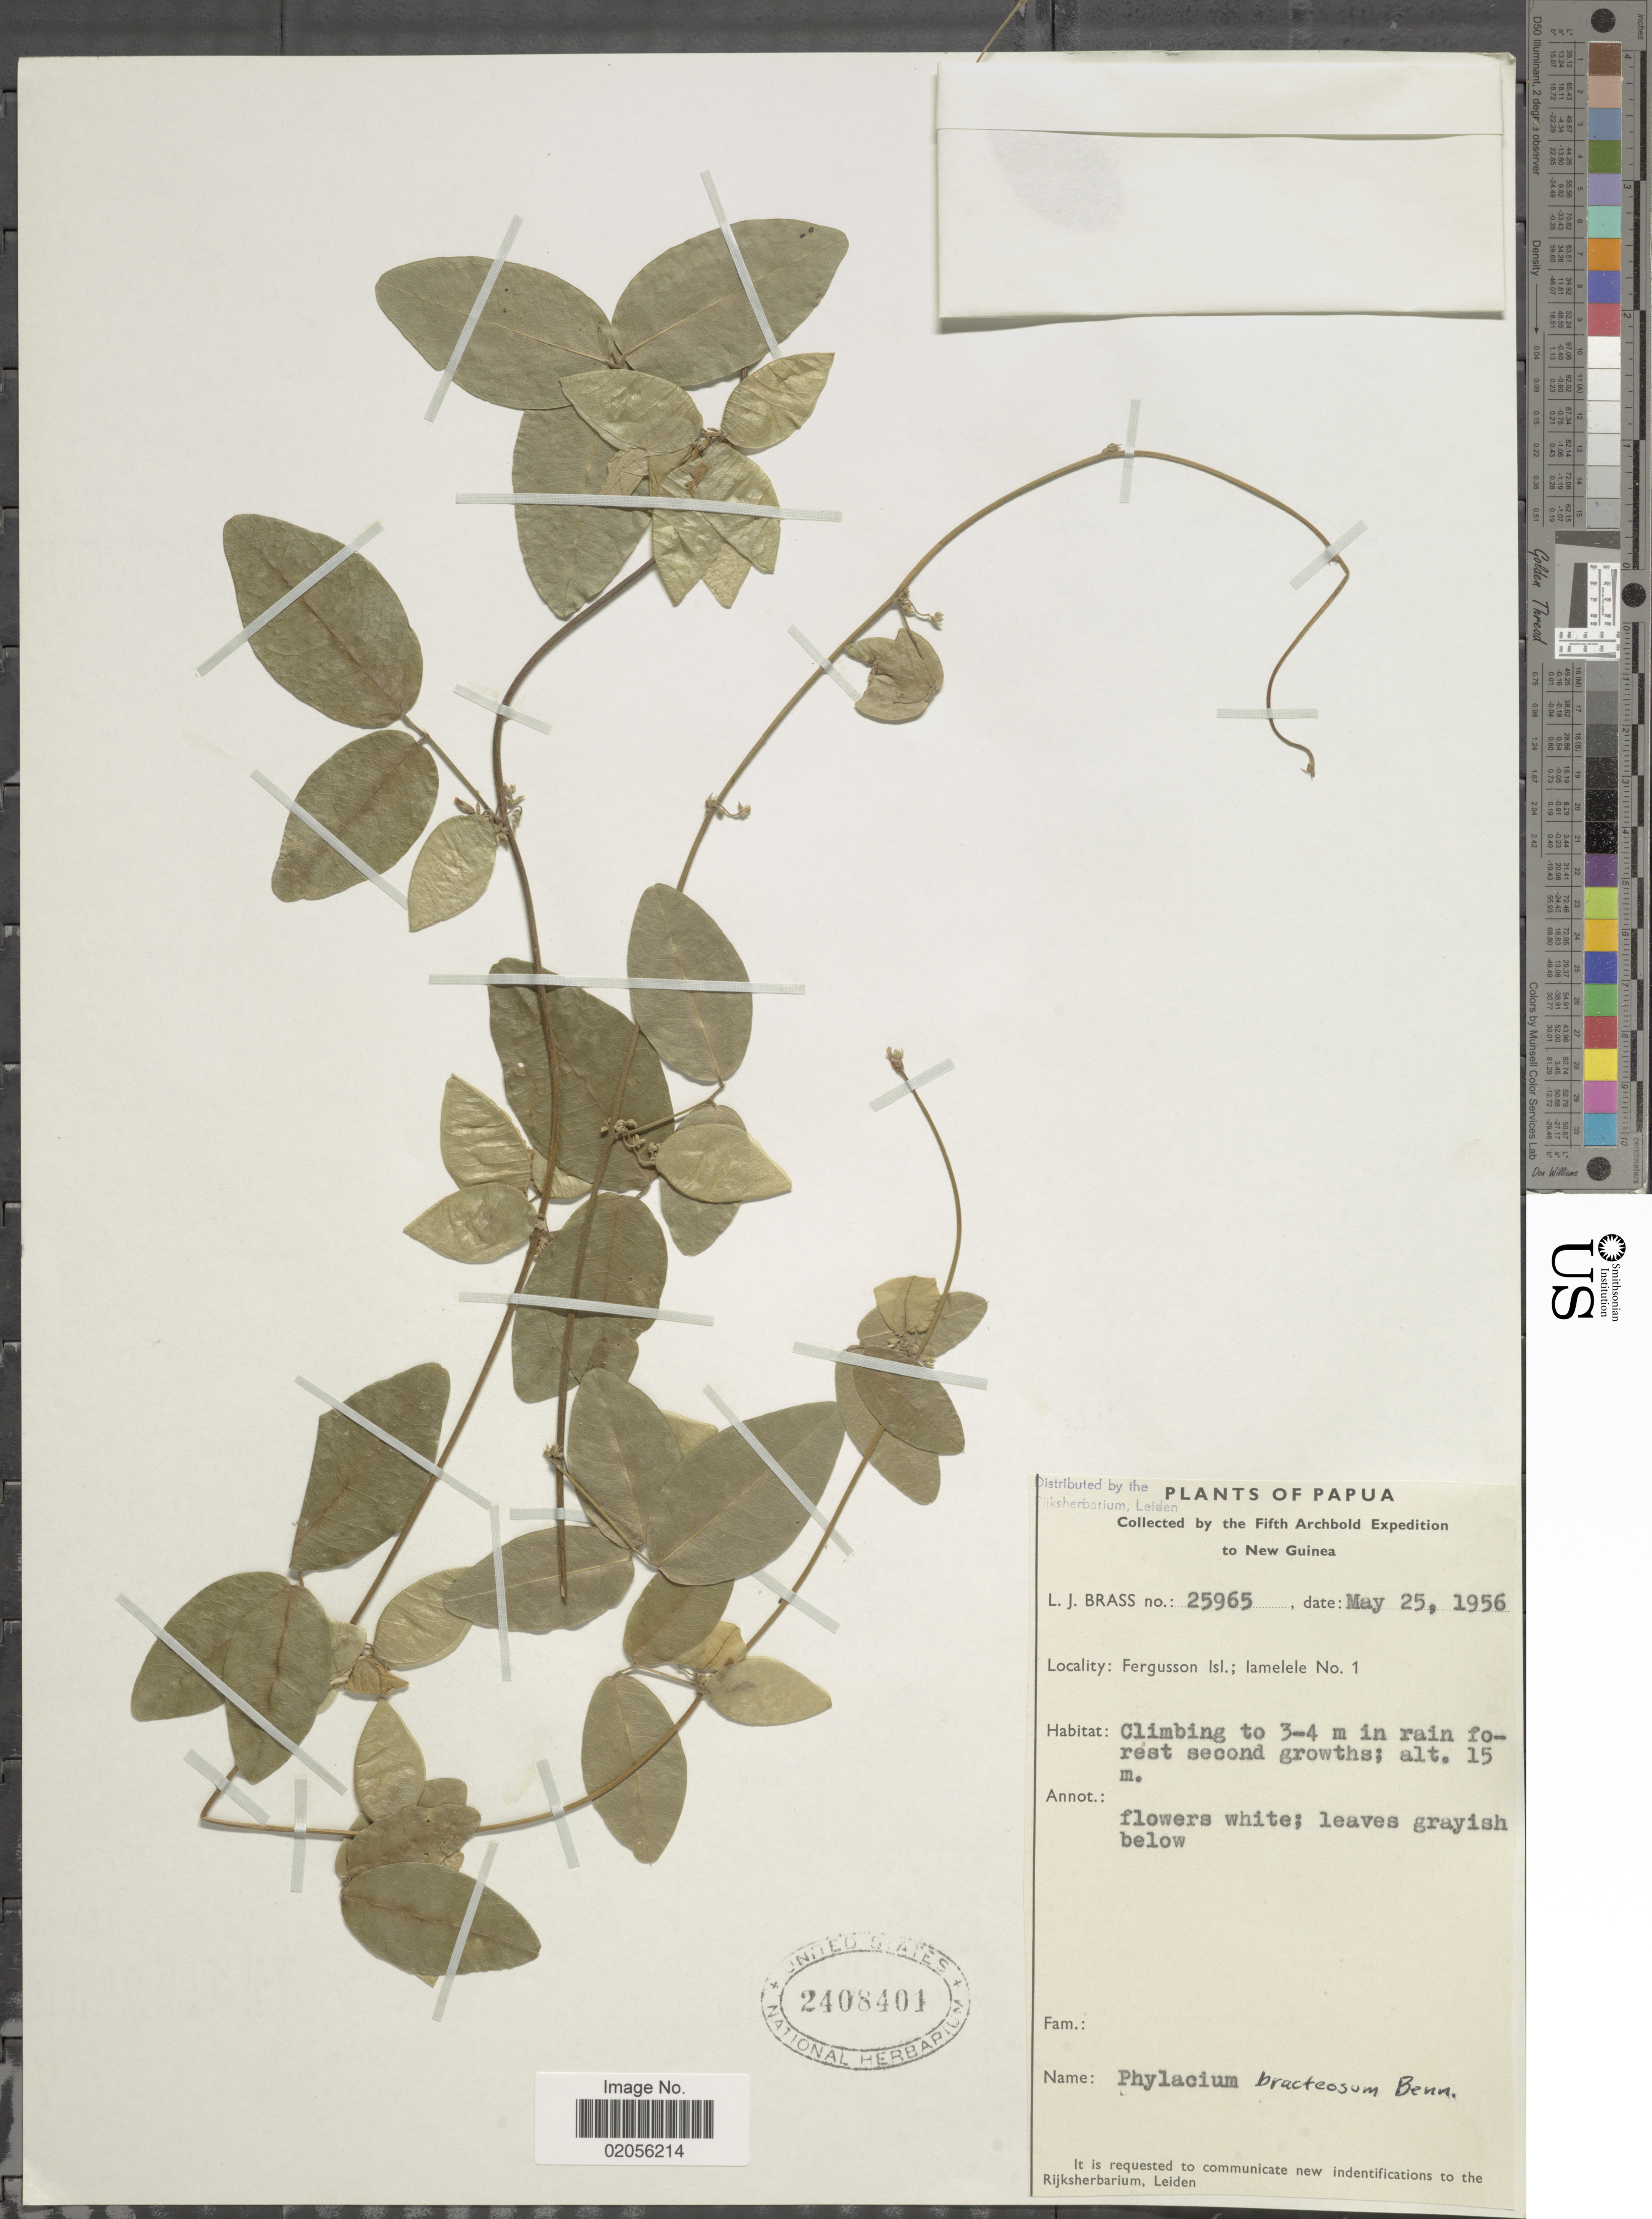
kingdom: Plantae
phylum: Tracheophyta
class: Magnoliopsida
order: Fabales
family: Fabaceae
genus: Phylacium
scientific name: Phylacium sp.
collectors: L. J. Brass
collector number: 25965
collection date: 1956-05-25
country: Papua New Guinea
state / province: Milne Bay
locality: Fergusson Isl.; Iamelele No. 1. Papua. New Guinea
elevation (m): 15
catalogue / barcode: US 2408401